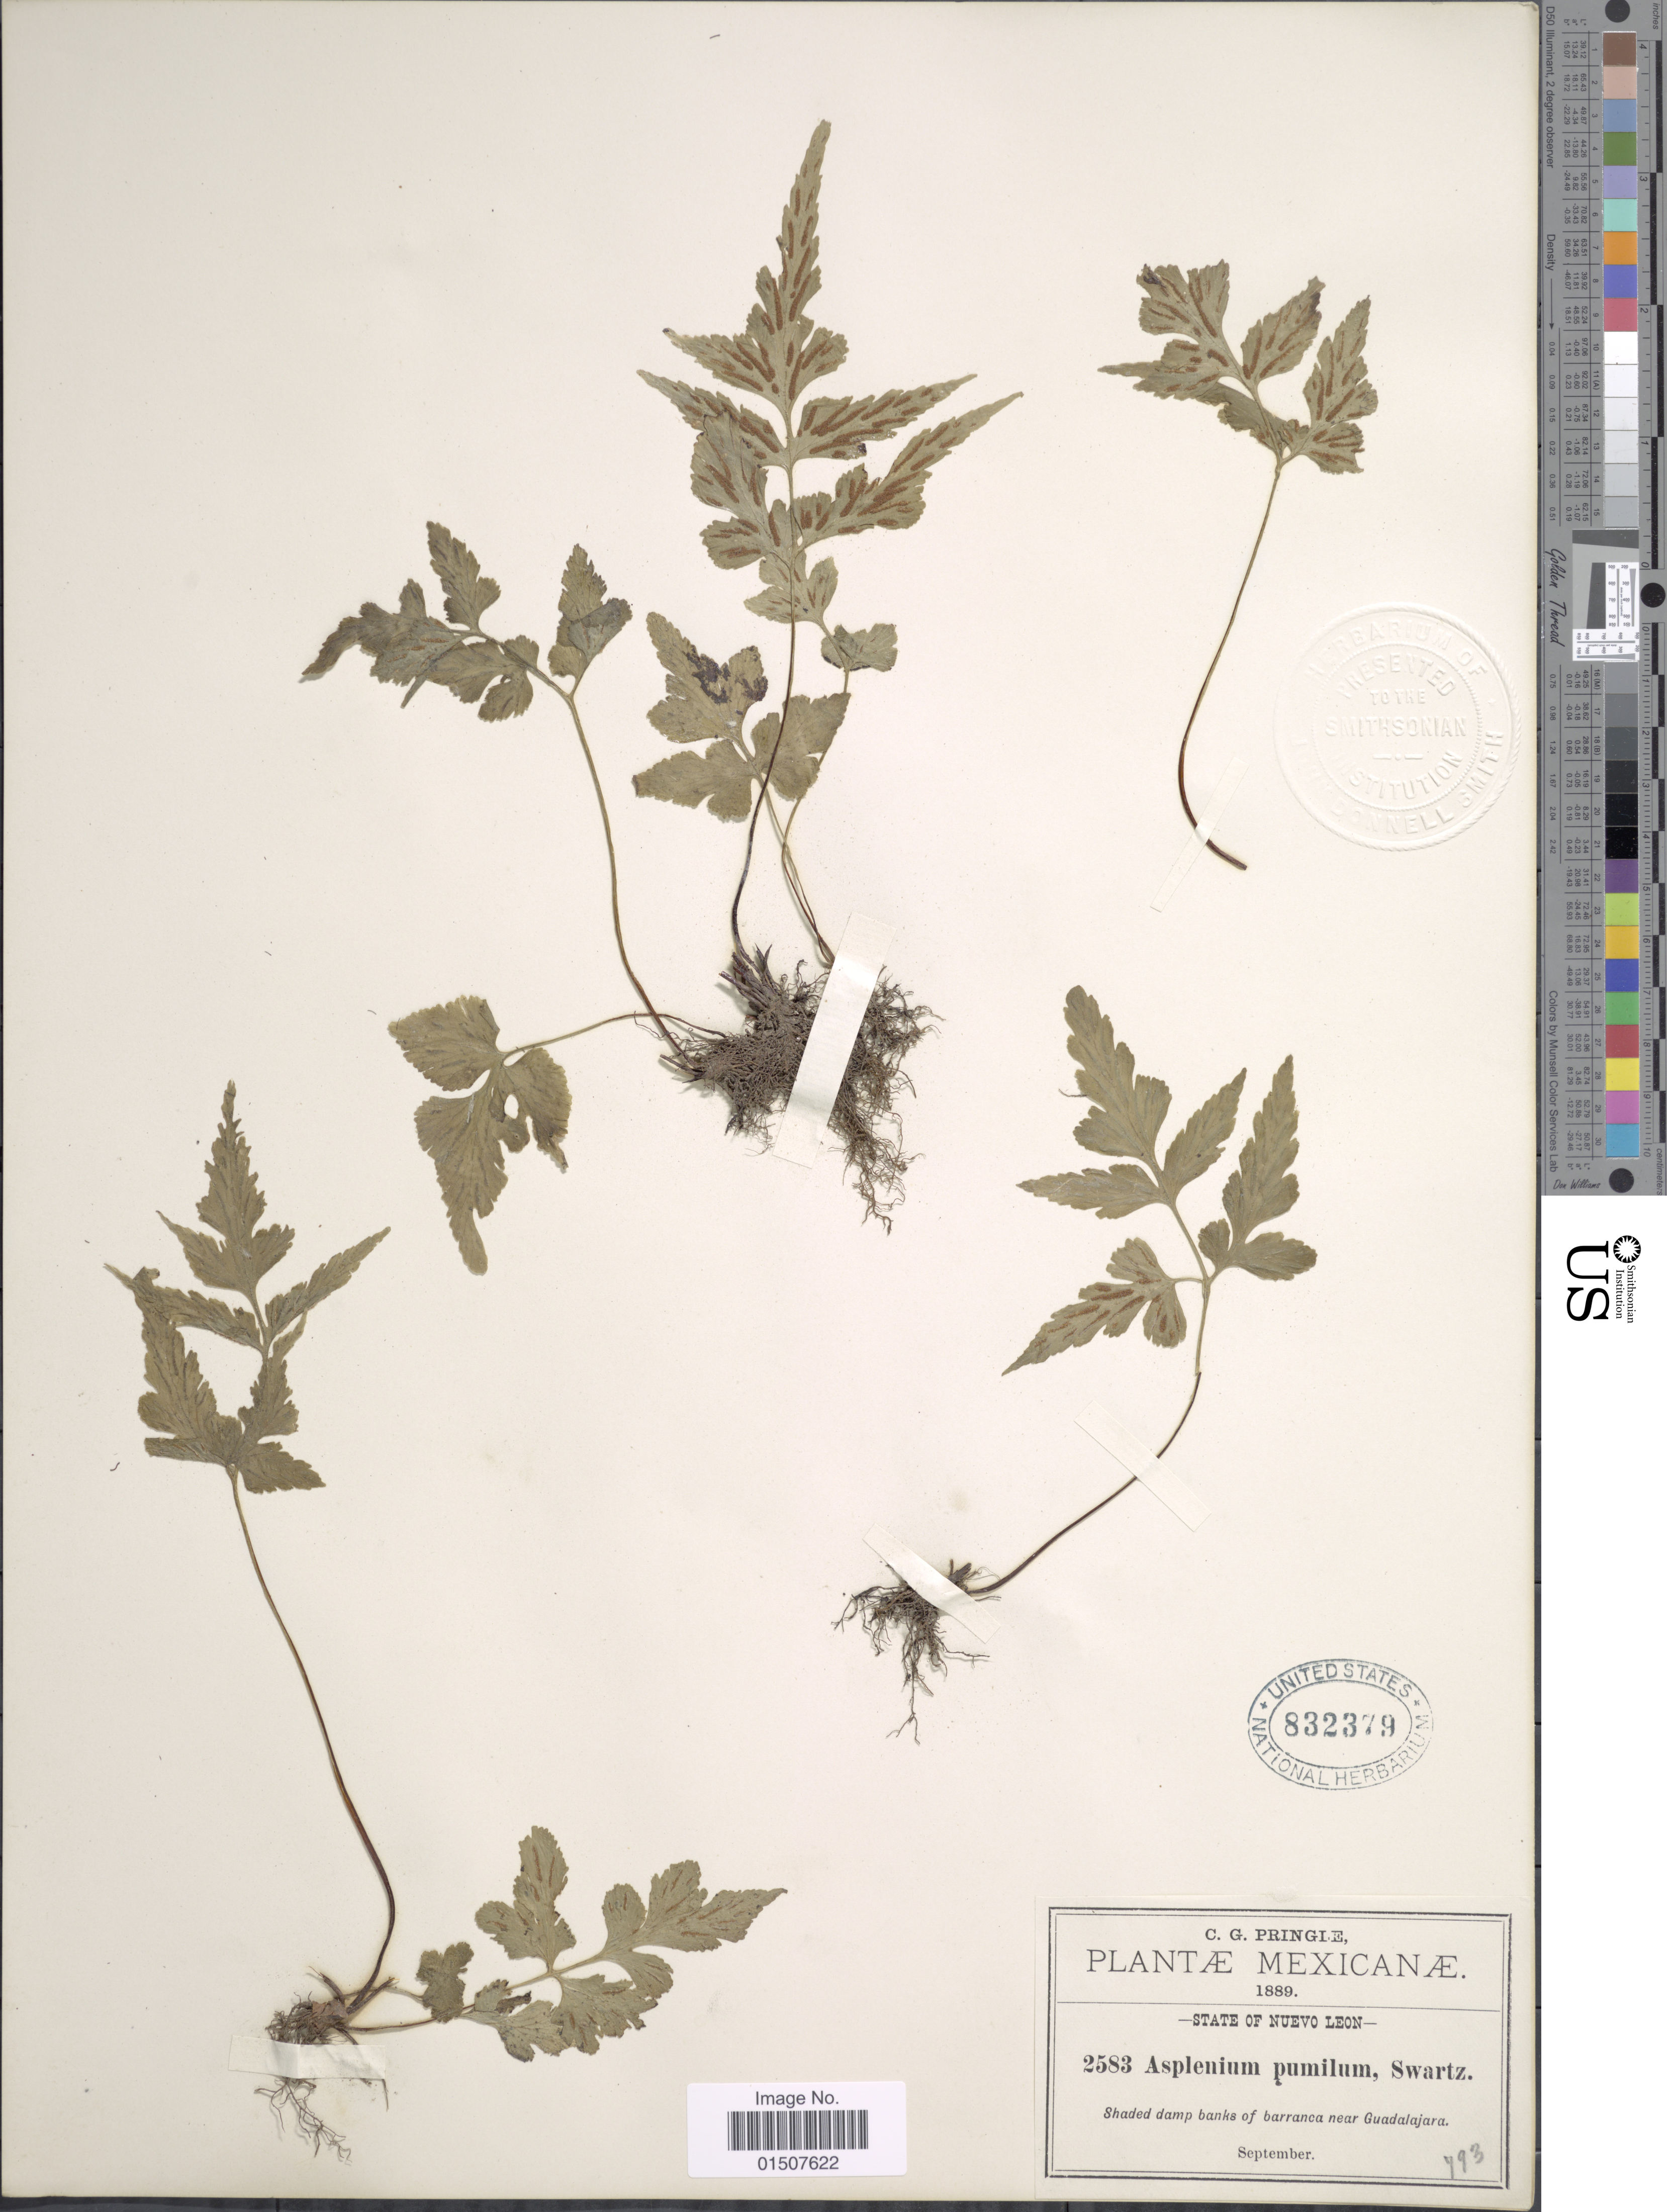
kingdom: Plantae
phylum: Tracheophyta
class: Polypodiopsida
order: Polypodiales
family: Aspleniaceae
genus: Asplenium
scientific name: Asplenium pumilum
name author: Sw.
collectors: C. G. Pringle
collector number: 2583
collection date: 1889-09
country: Mexico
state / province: Nuevo León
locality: State of Nuevo Leon. Shaded damp banks of barranca near Guadalajara.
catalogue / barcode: US 832379